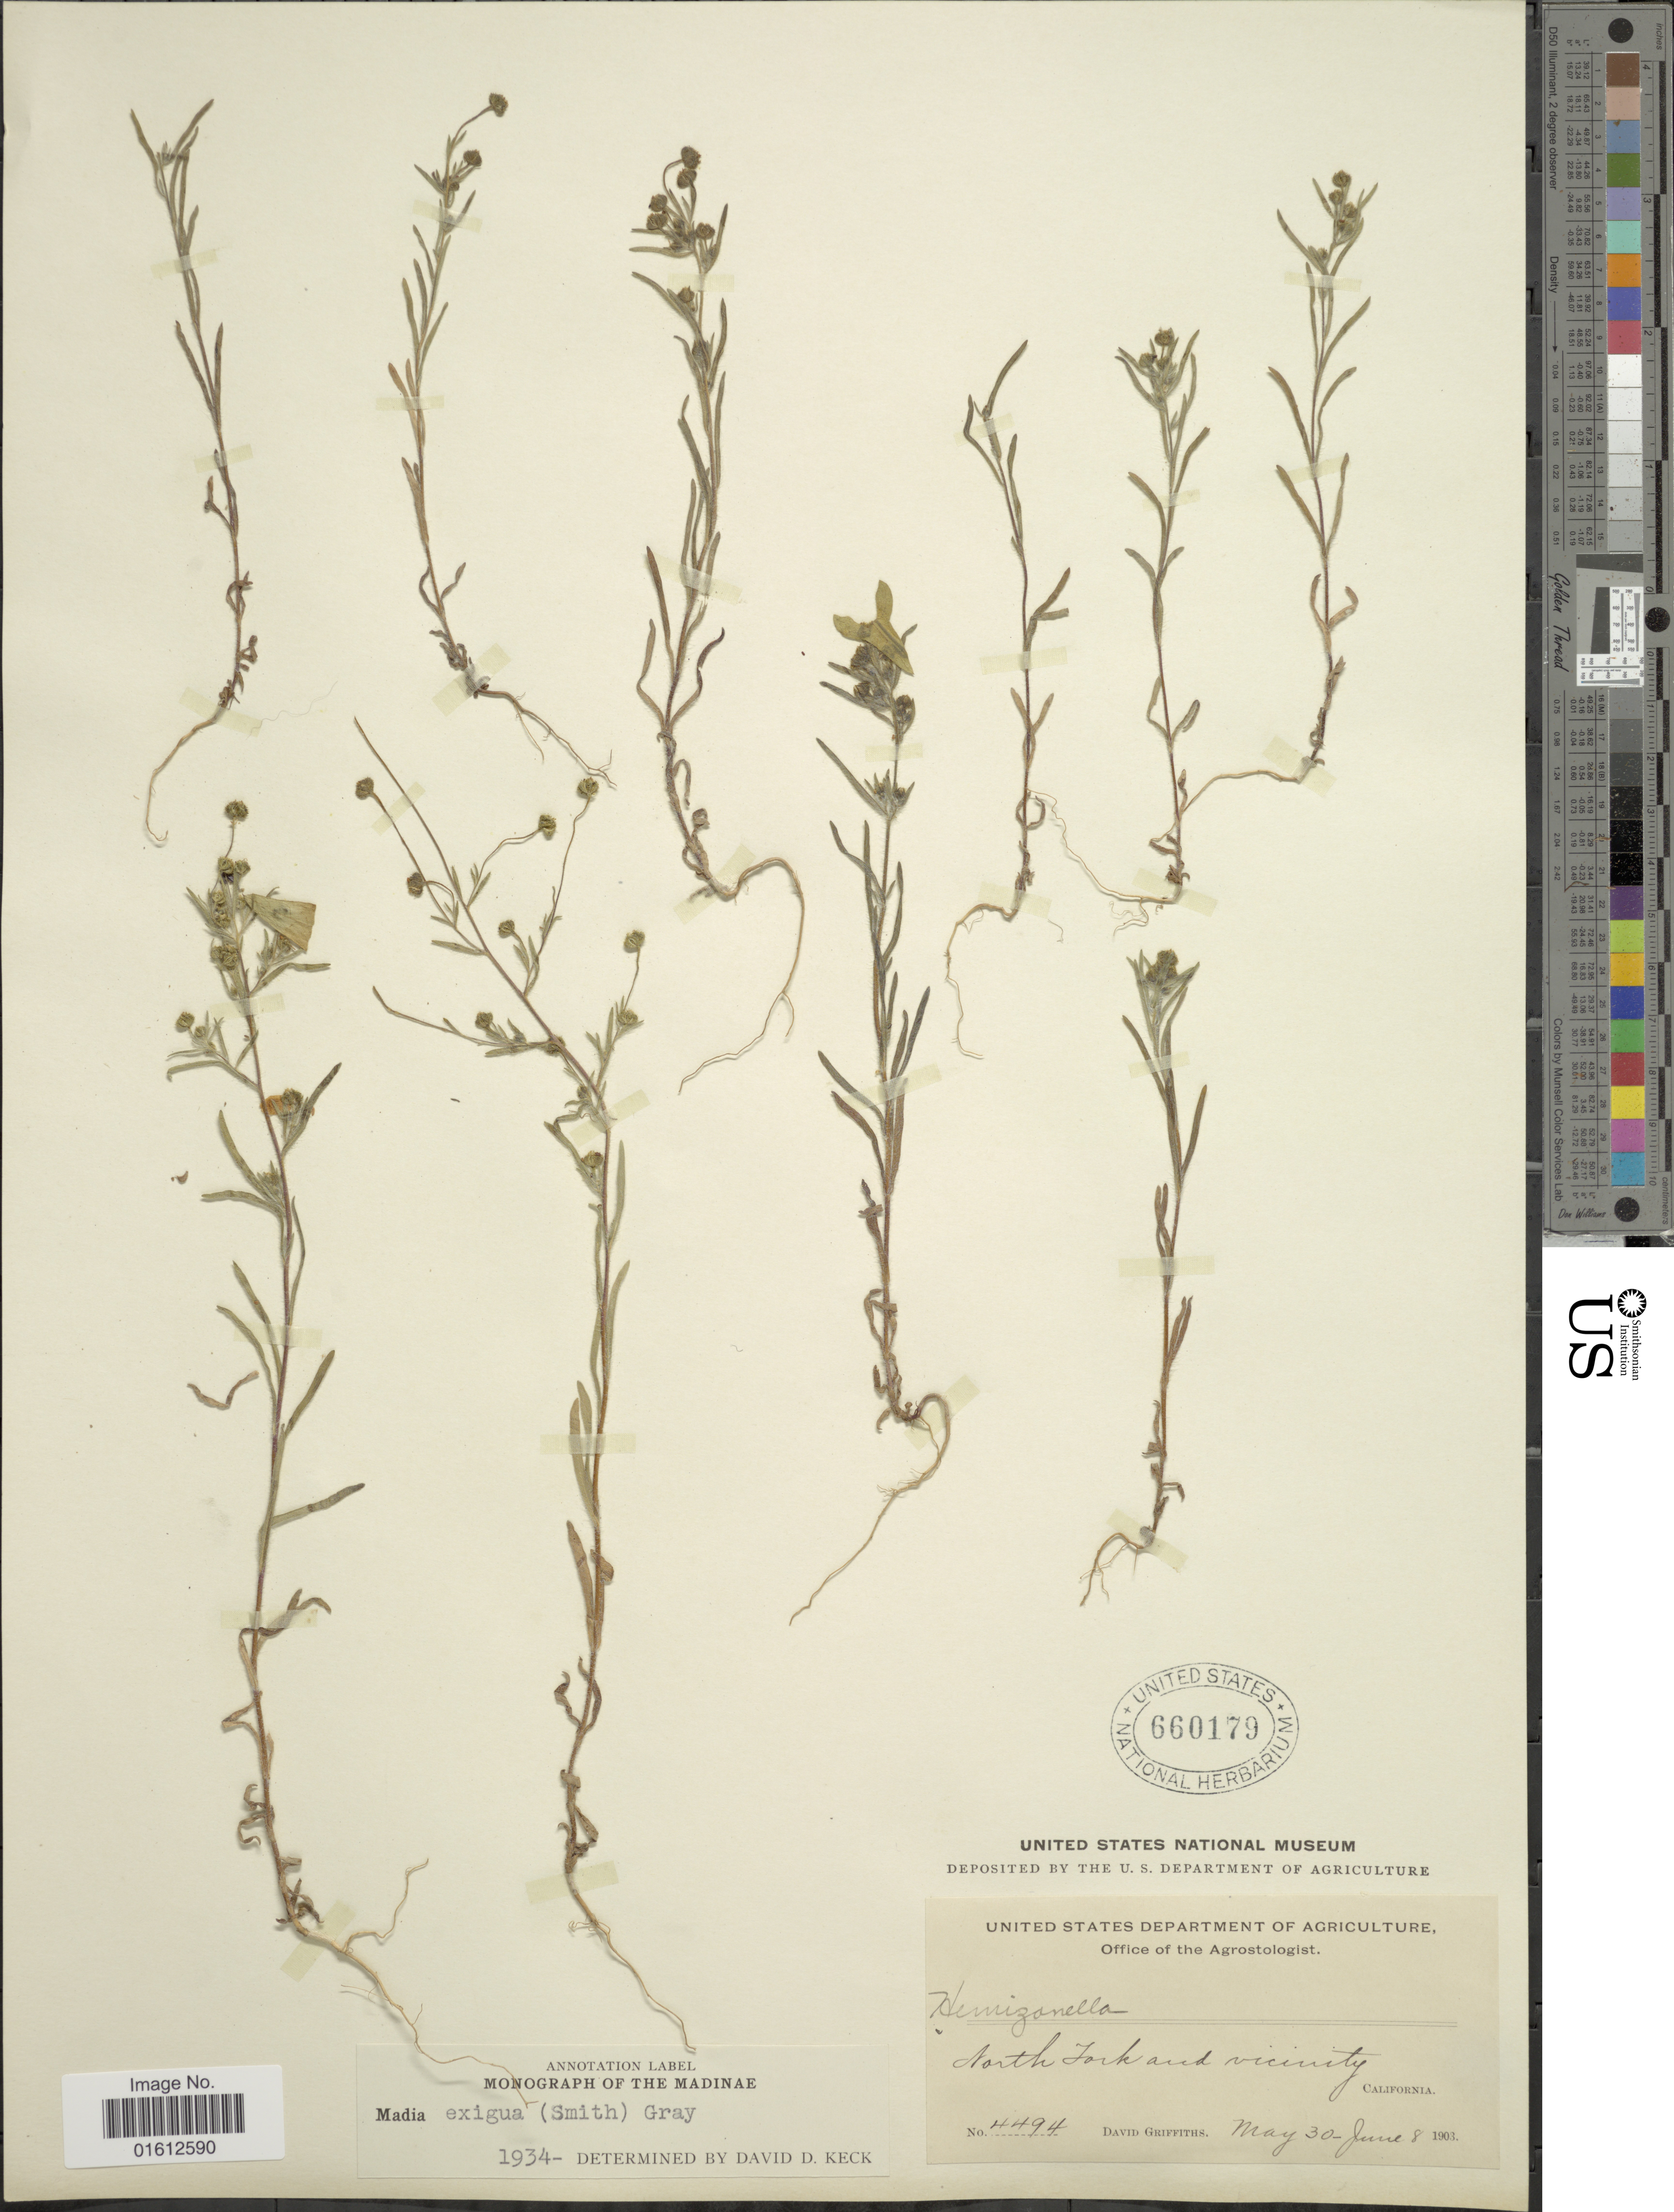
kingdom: Plantae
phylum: Tracheophyta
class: Magnoliopsida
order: Asterales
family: Asteraceae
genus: Madia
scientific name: Madia exigua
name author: (Sm.) A. Gray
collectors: D. Griffiths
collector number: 4494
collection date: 1903-05-30/1903-06-08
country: United States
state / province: California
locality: North Fork and vicinity.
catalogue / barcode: US 660179